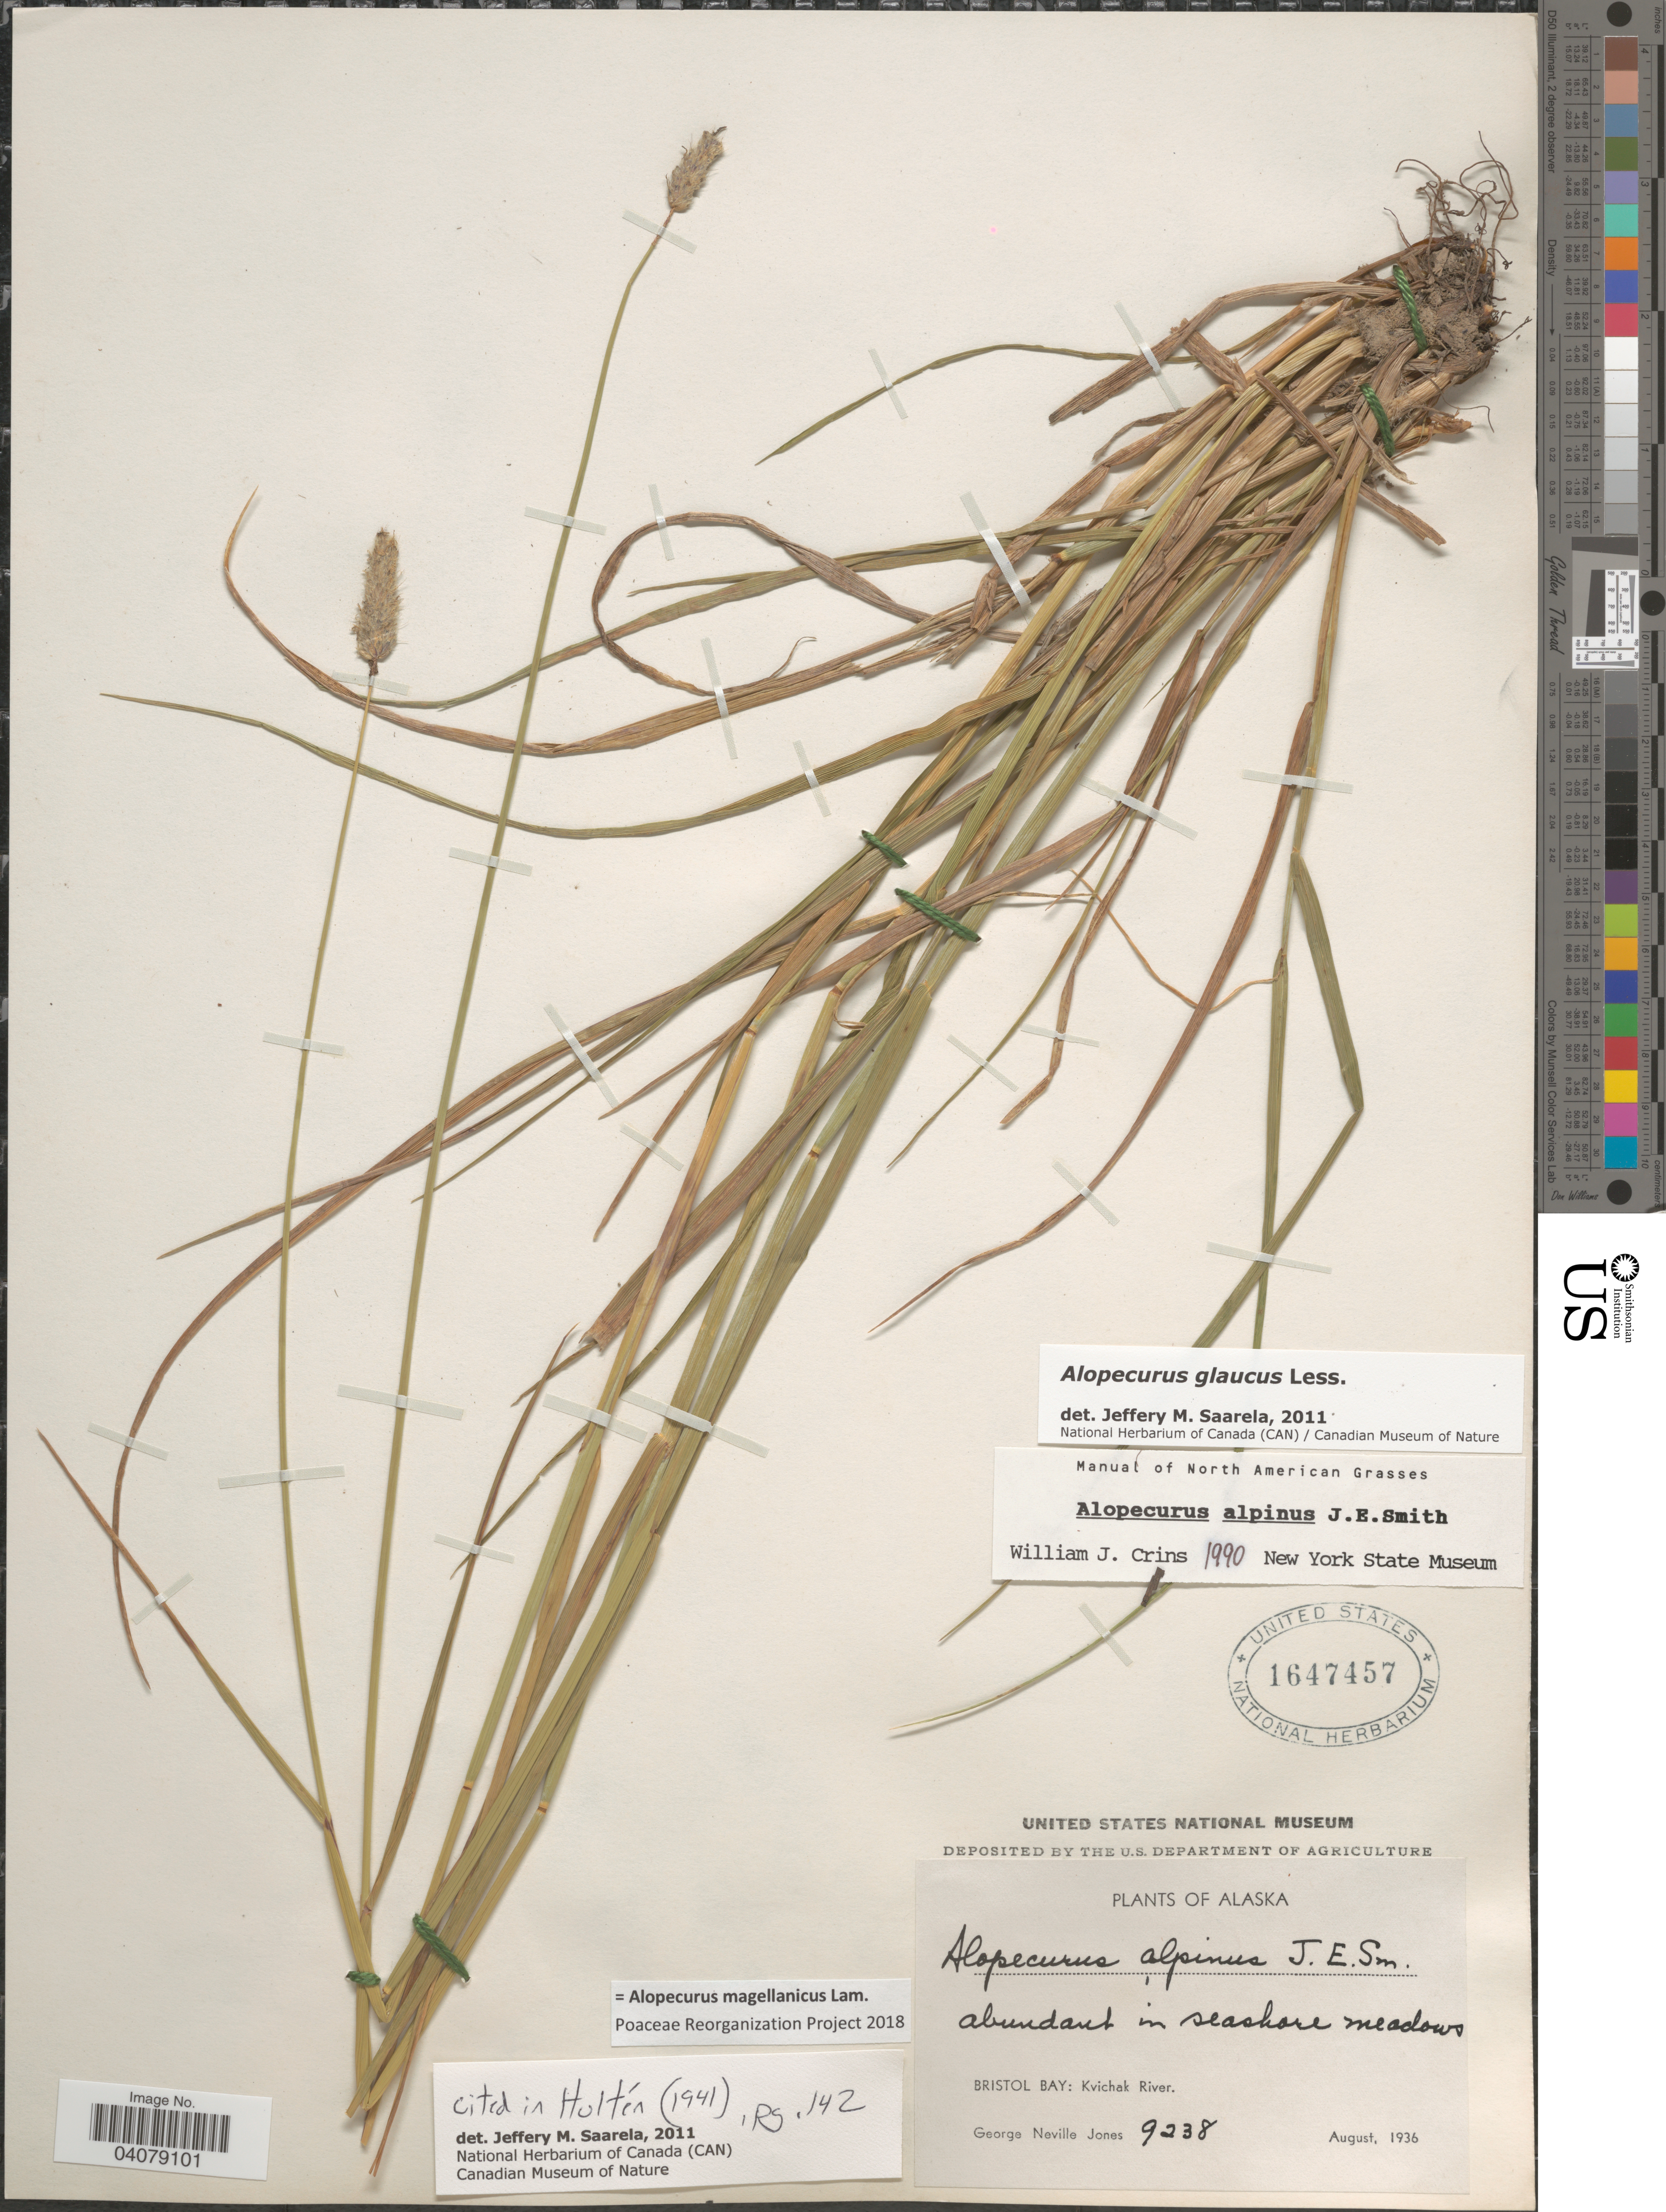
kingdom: Plantae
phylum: Tracheophyta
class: Liliopsida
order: Poales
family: Poaceae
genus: Alopecurus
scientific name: Alopecurus magellanicus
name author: Lam.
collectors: G. N. Jones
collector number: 9238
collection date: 1936-08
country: United States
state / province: Alaska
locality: Abundant in seashore meadows. Bristol Bay: Kvichak River.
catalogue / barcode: US 1647457